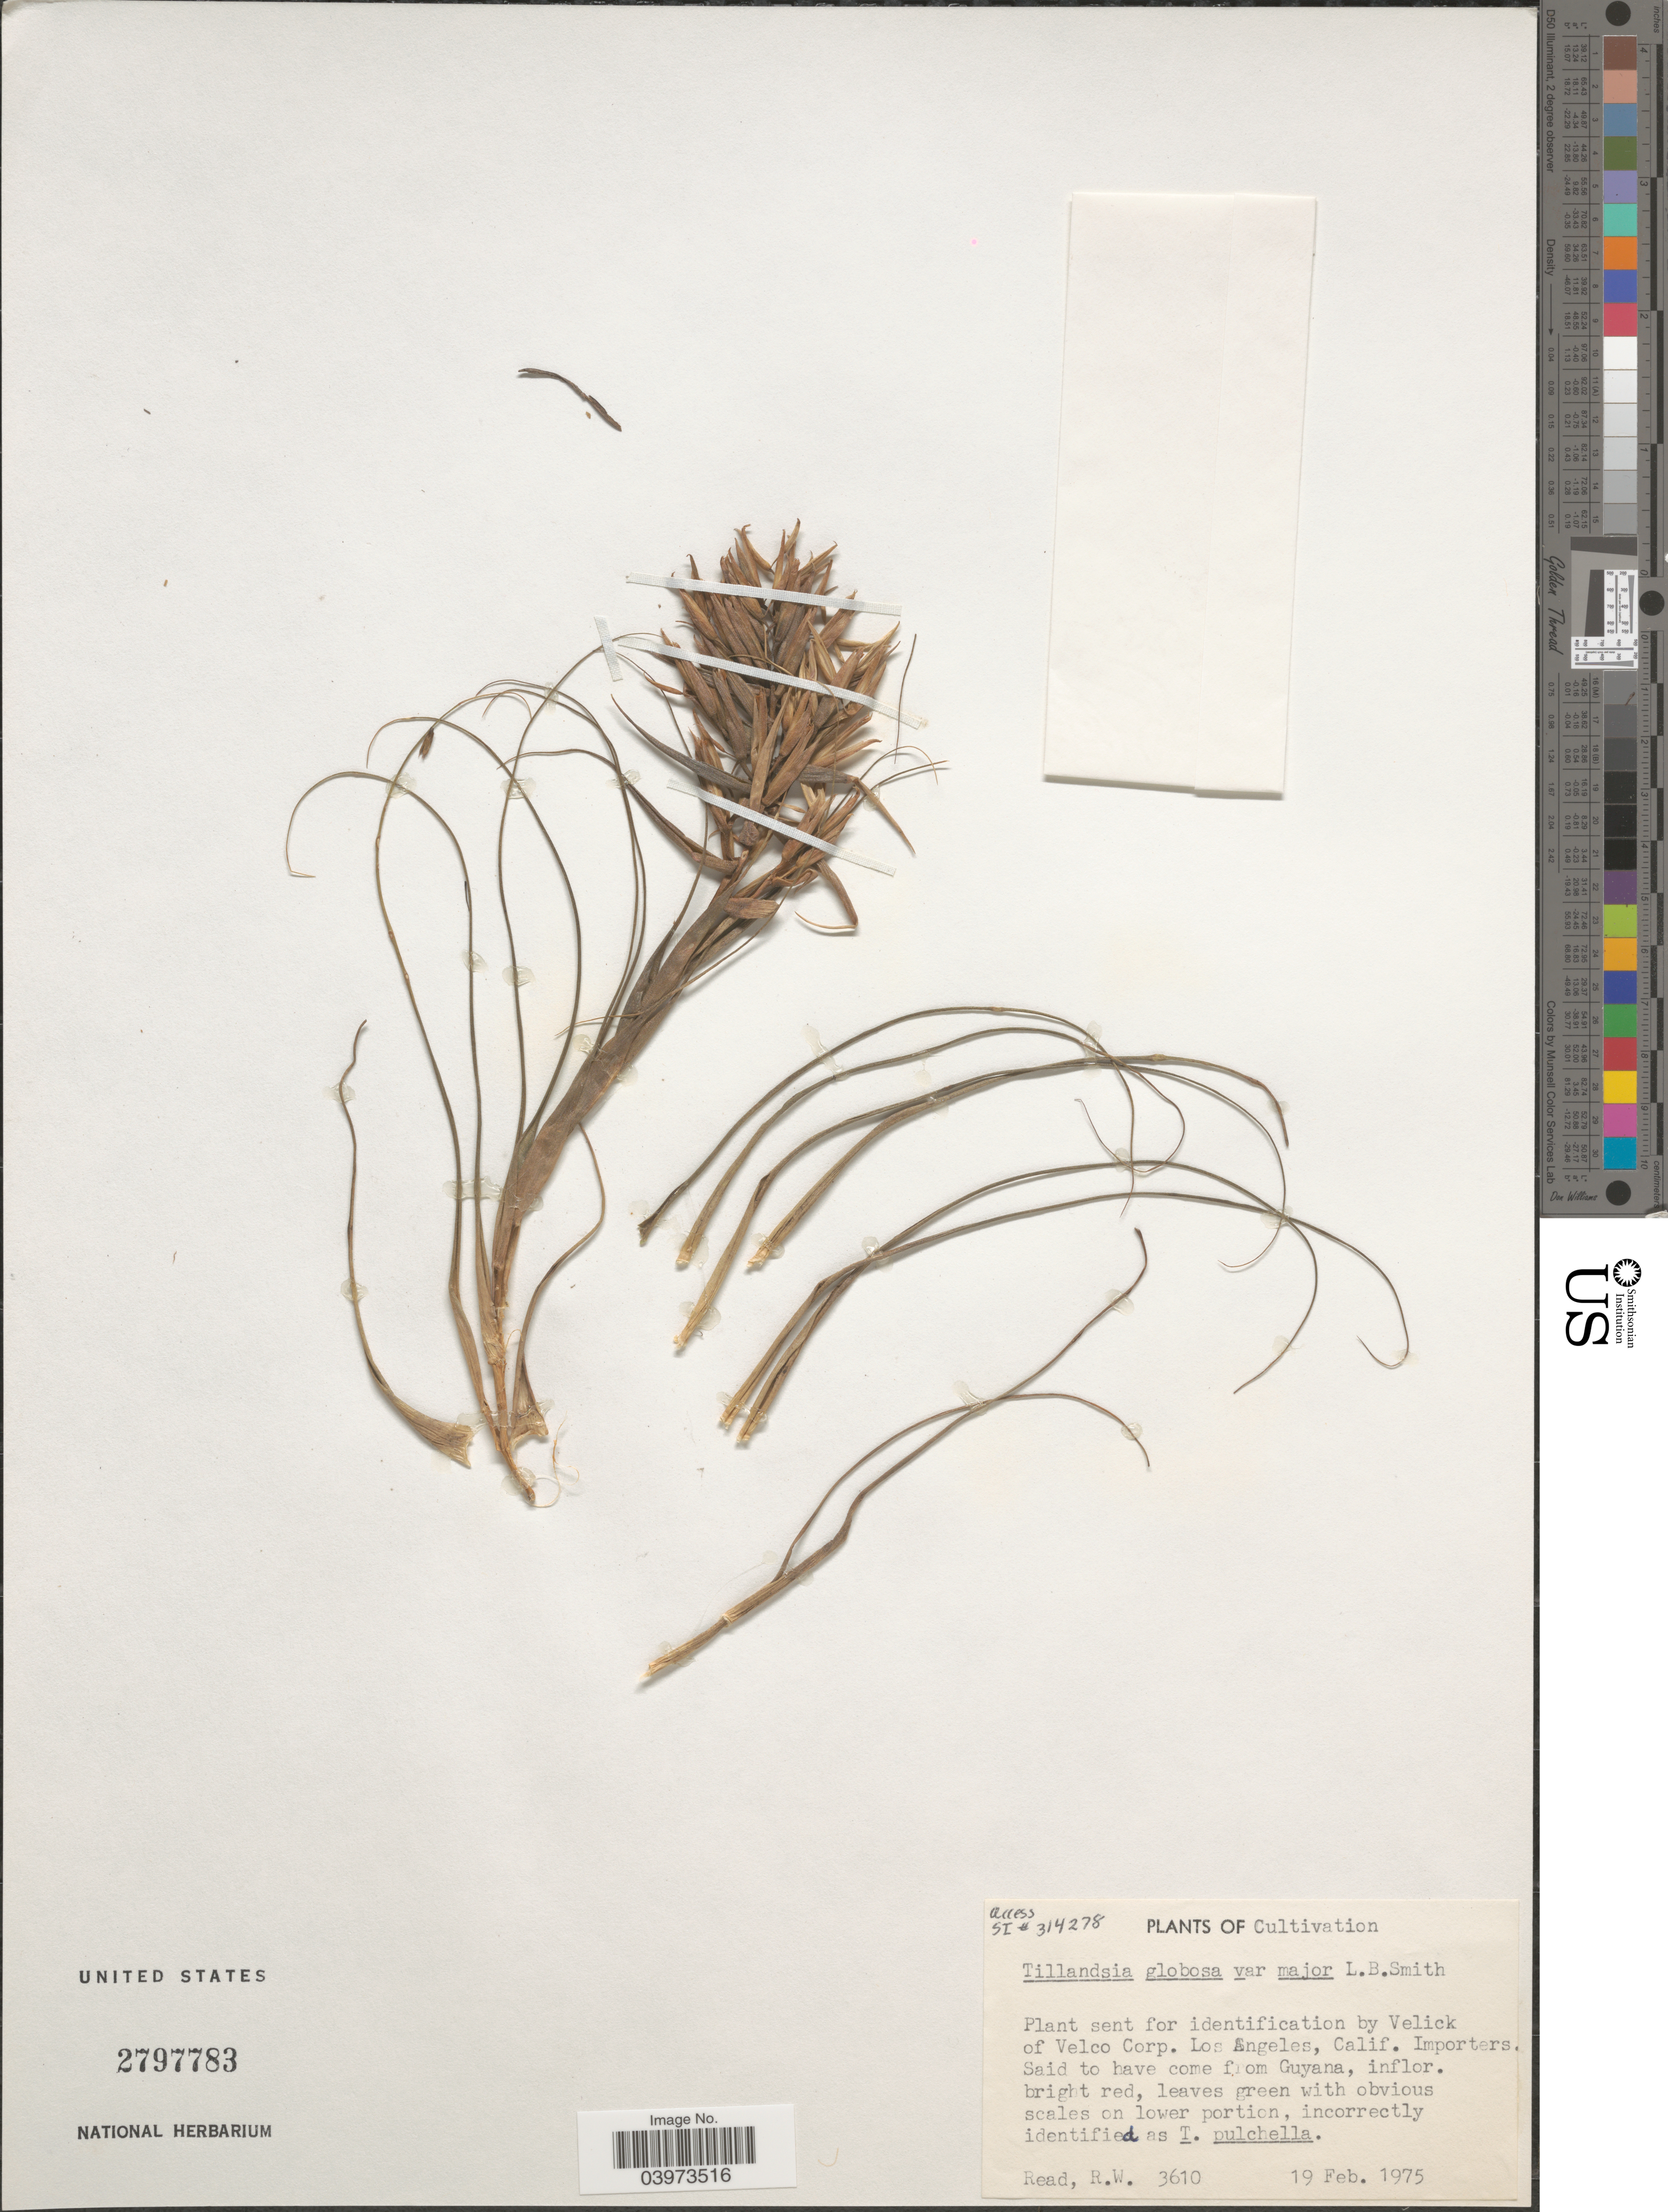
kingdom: Plantae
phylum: Tracheophyta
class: Liliopsida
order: Poales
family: Bromeliaceae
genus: Tillandsia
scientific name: Tillandsia globosa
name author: Wawra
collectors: R. W. Read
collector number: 3610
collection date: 1975-02-19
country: United States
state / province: California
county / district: Los Angeles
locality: Los Angeles.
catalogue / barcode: US 2797783